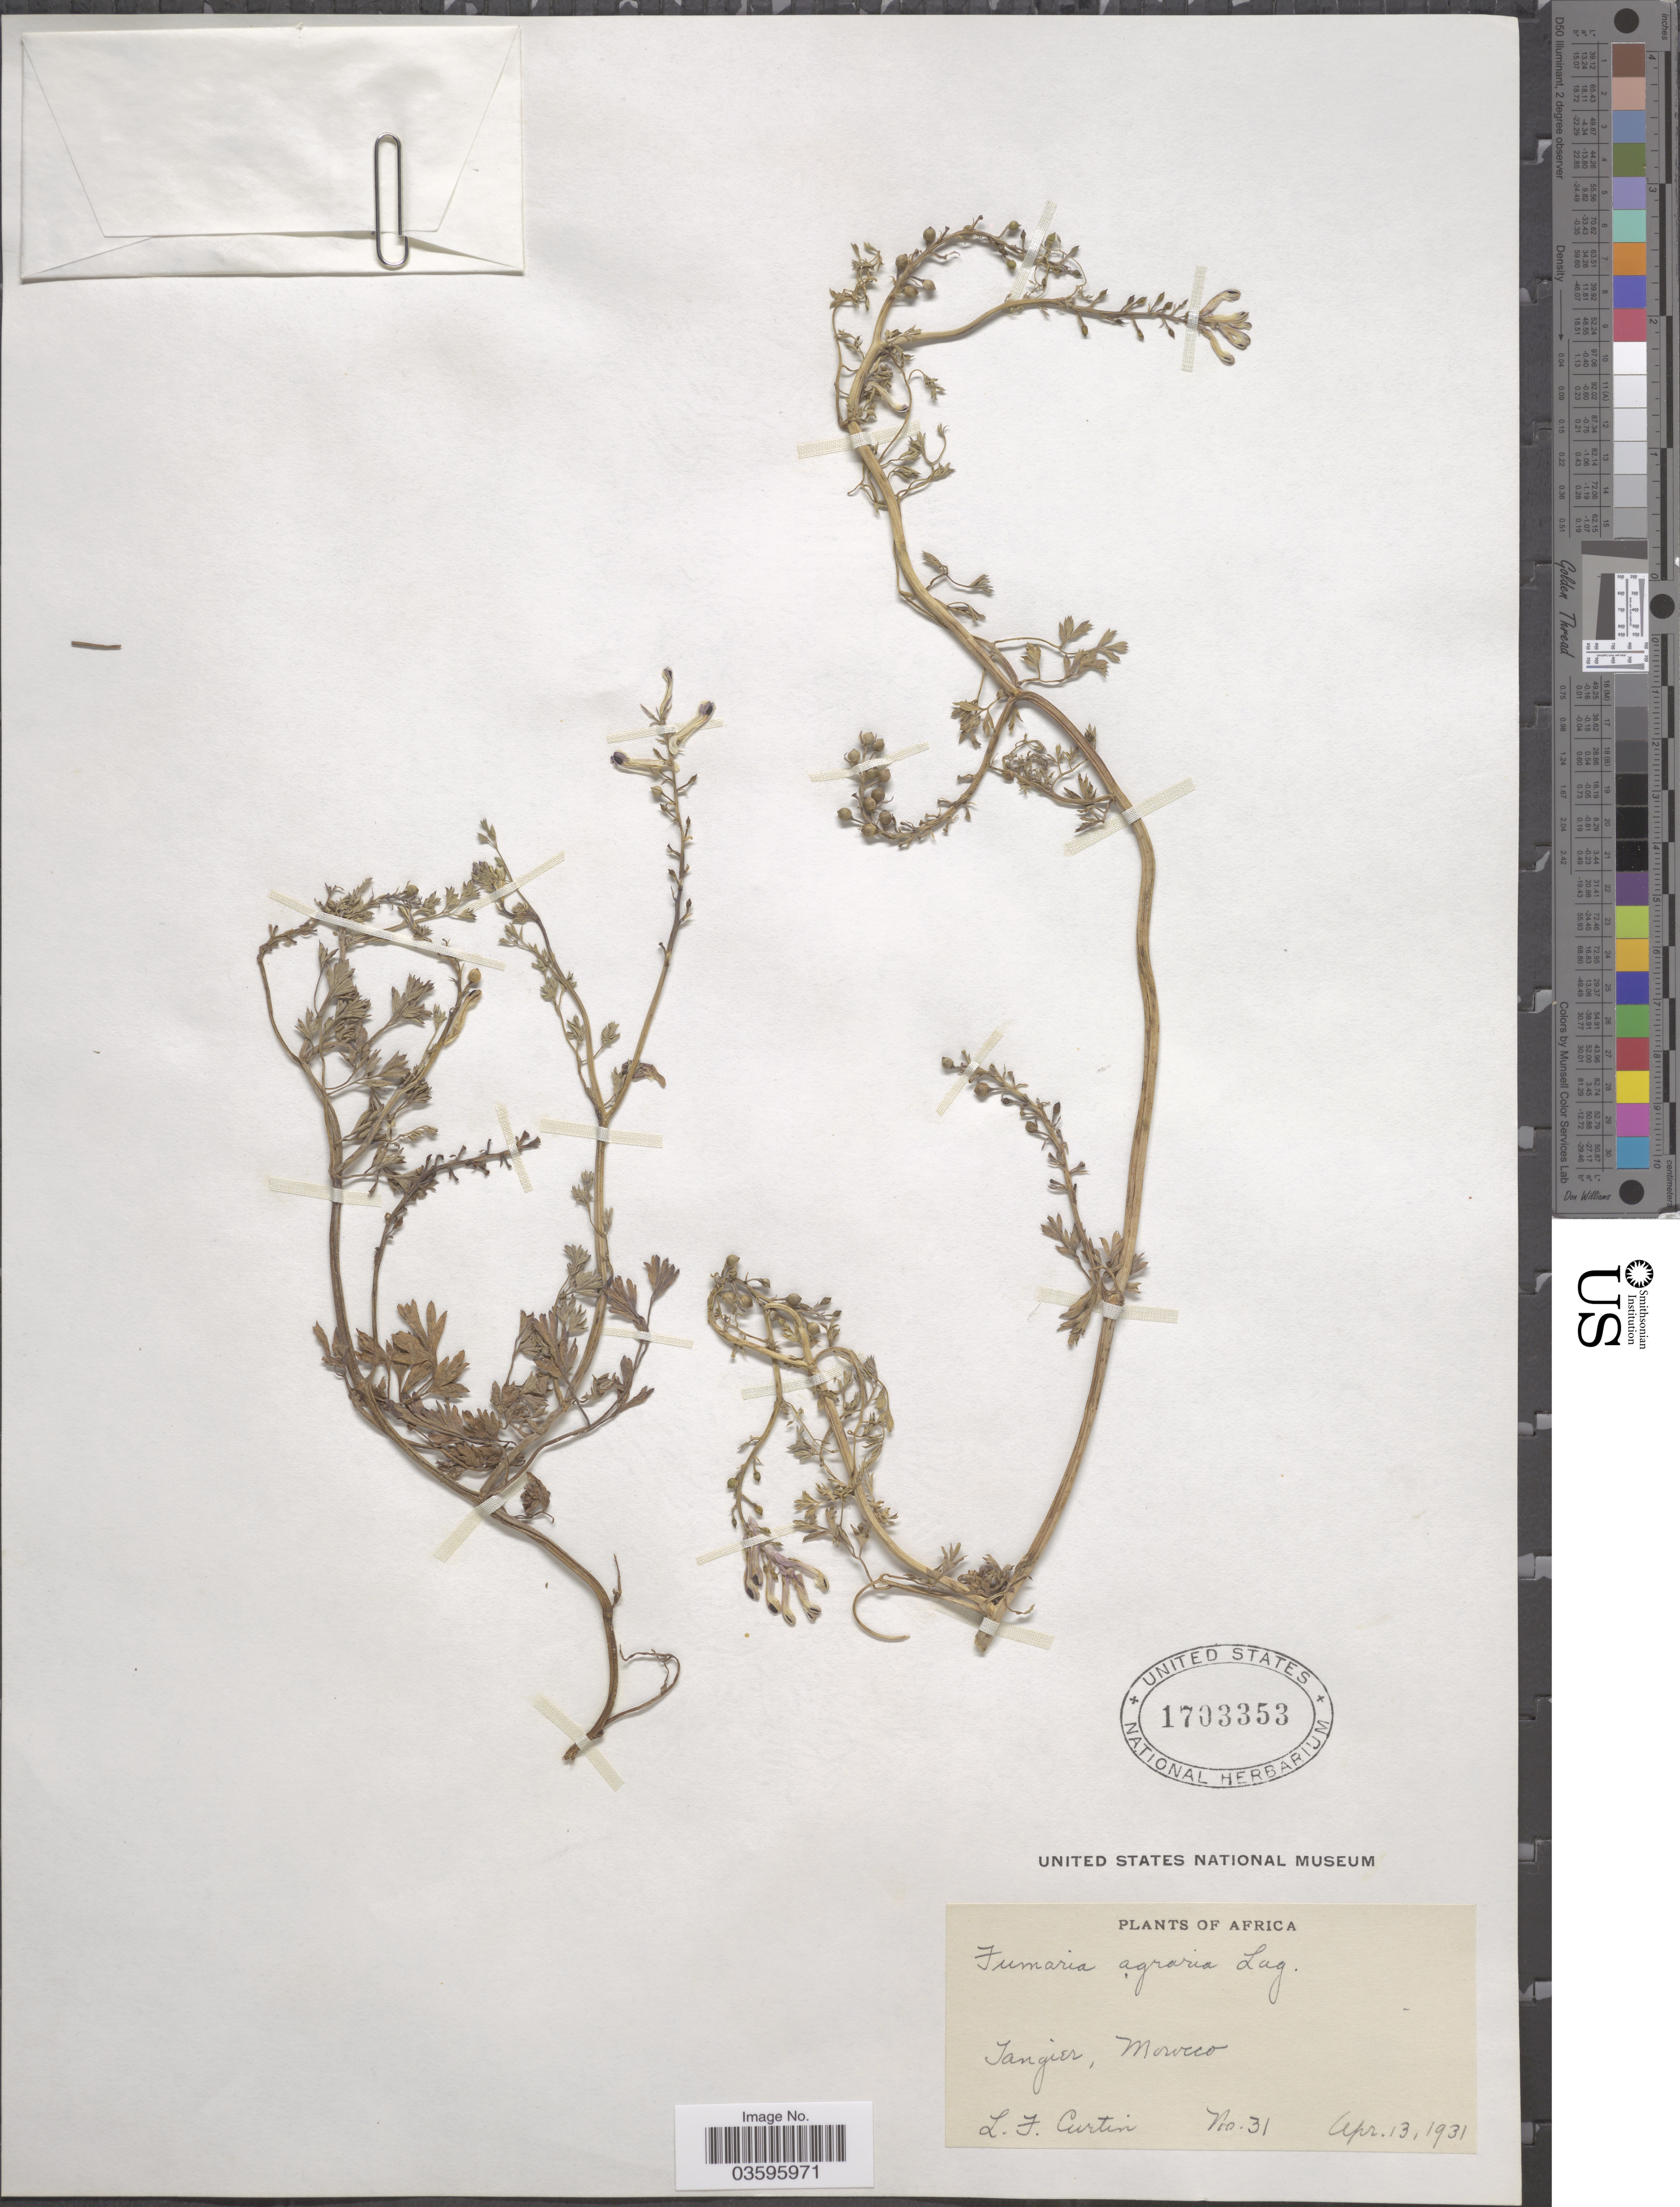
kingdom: Plantae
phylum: Tracheophyta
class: Magnoliopsida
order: Ranunculales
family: Papaveraceae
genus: Fumaria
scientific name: Fumaria agraria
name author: Lag.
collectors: L. Curtin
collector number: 31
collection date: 1931-04-13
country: Morocco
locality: Tangier.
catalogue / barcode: US 1703353